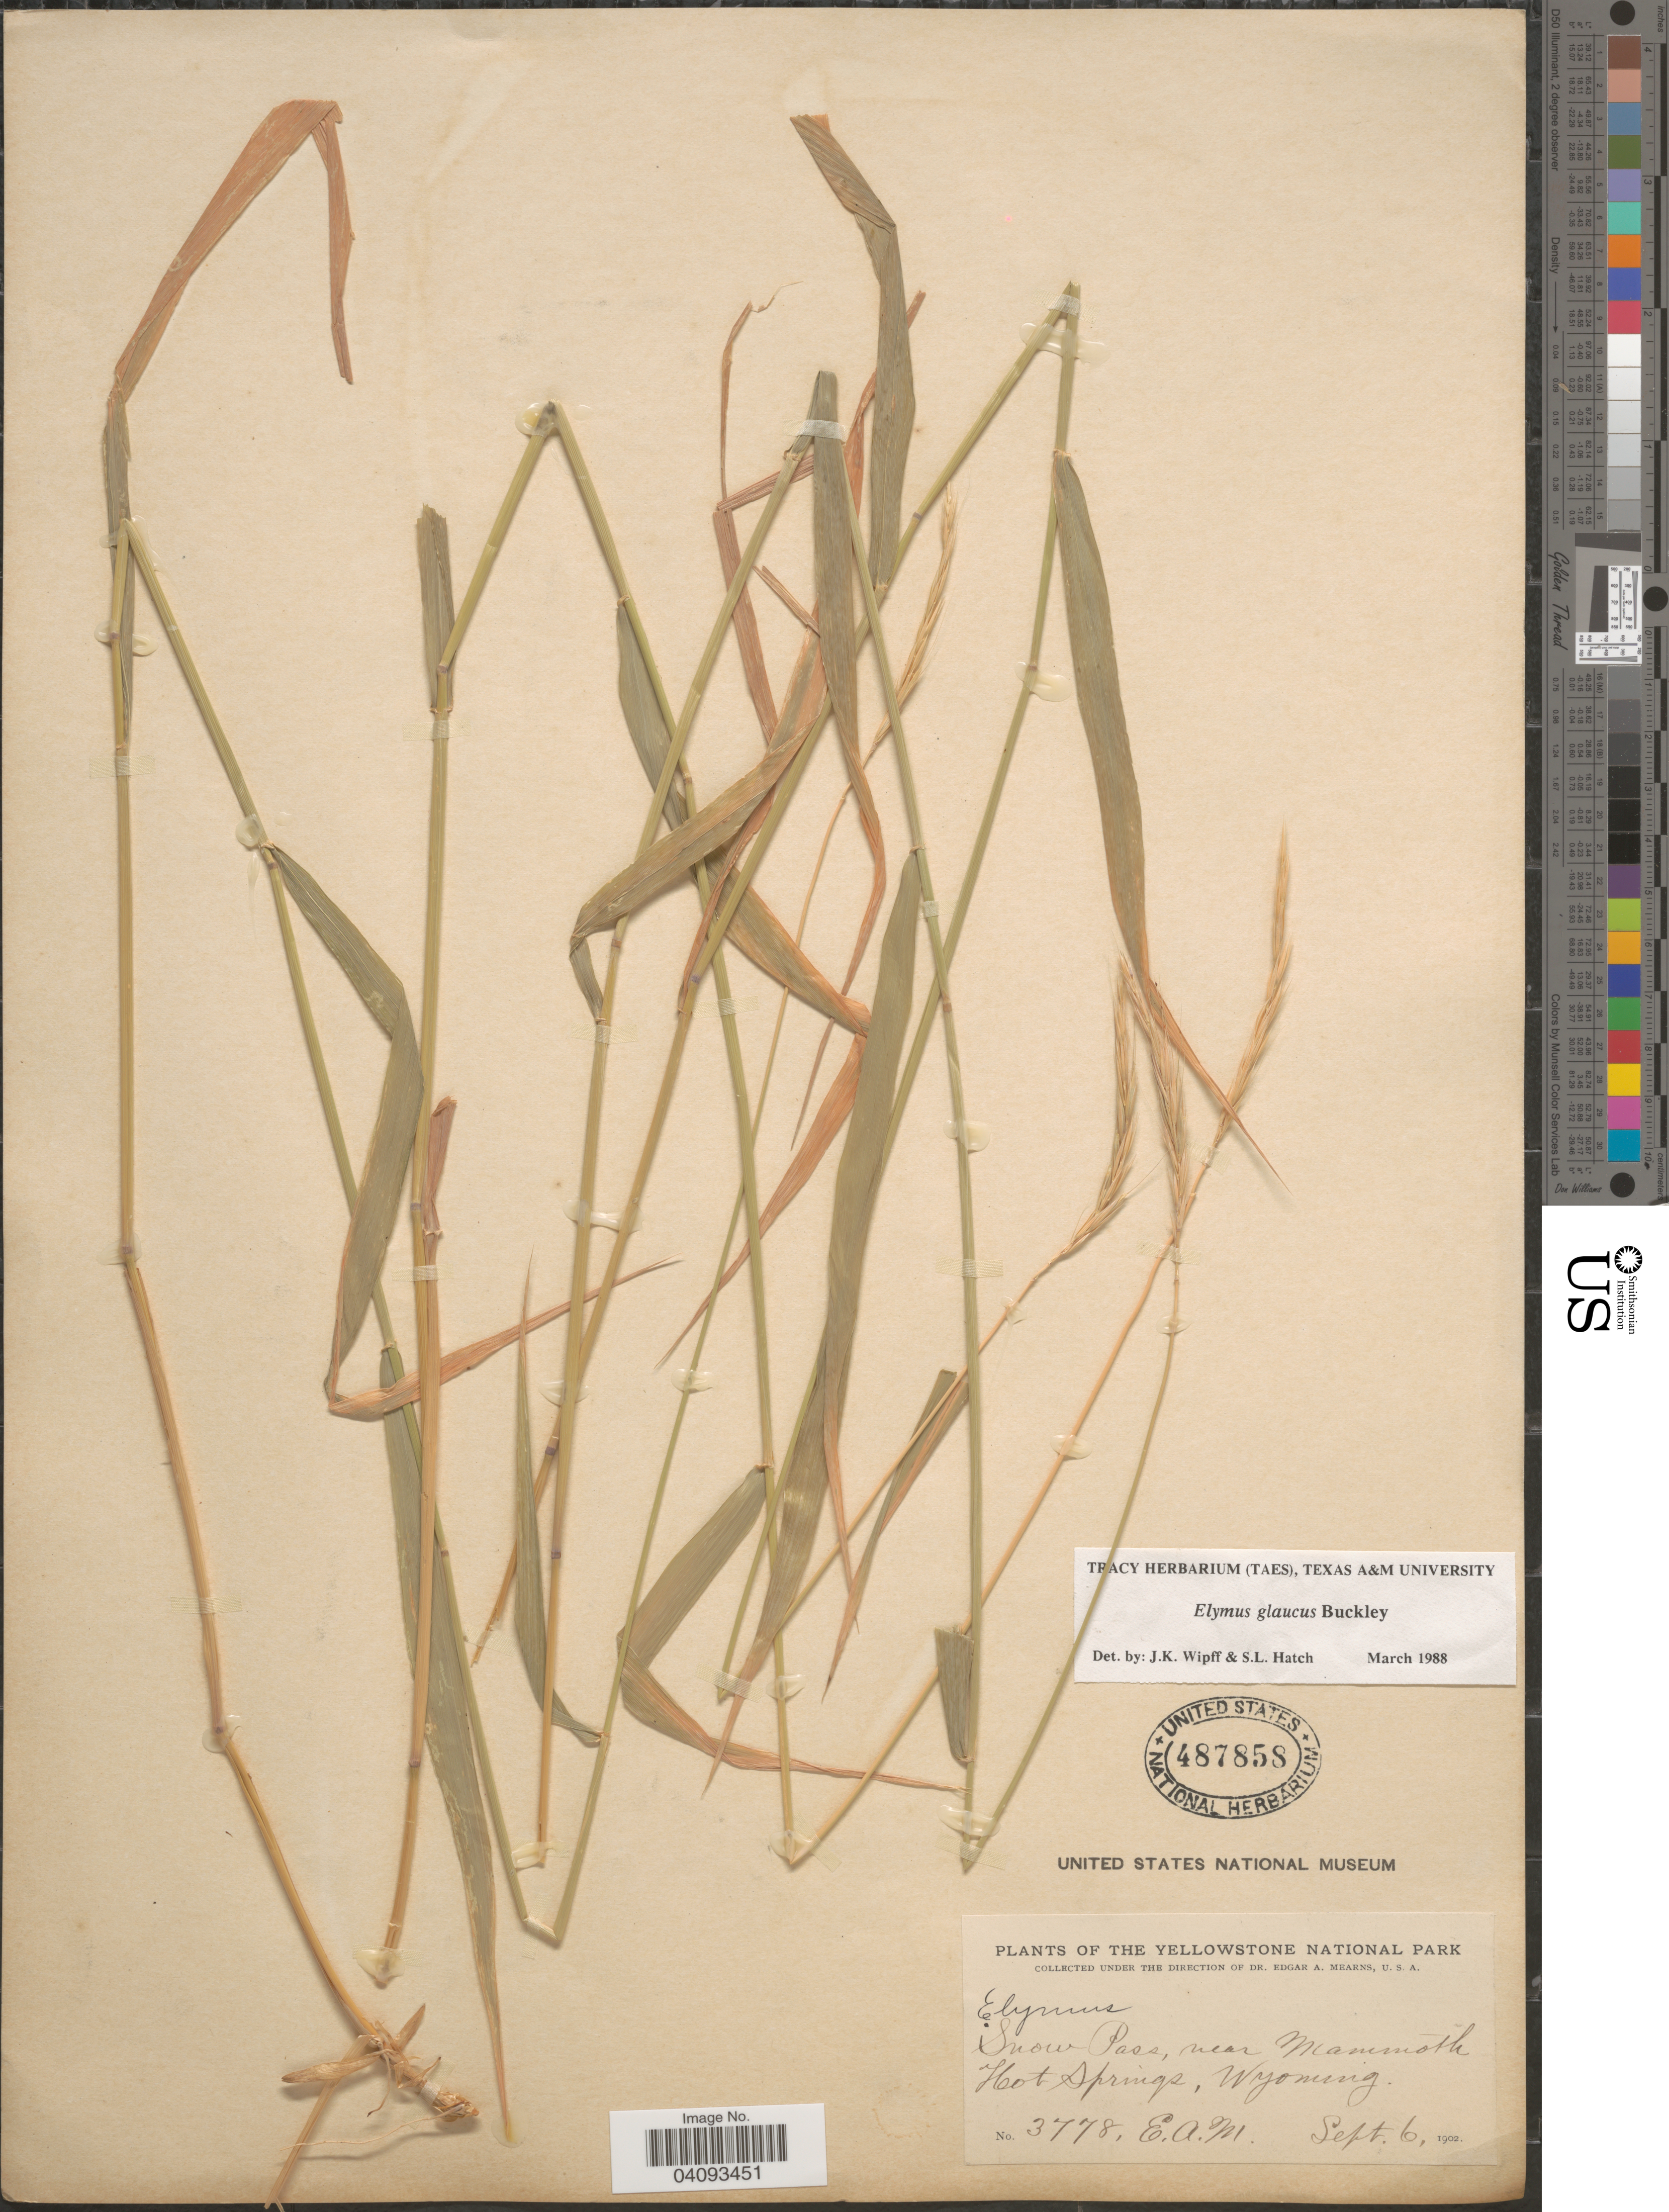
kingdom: Plantae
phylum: Tracheophyta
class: Liliopsida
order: Poales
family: Poaceae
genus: Elymus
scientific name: Elymus glaucus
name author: Buckley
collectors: E. A. Mearns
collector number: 3778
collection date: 1902-09-06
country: United States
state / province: Wyoming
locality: The Yellowstone National Park. Snow Pass, near Mammoth Hot Springs.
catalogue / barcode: US 487858